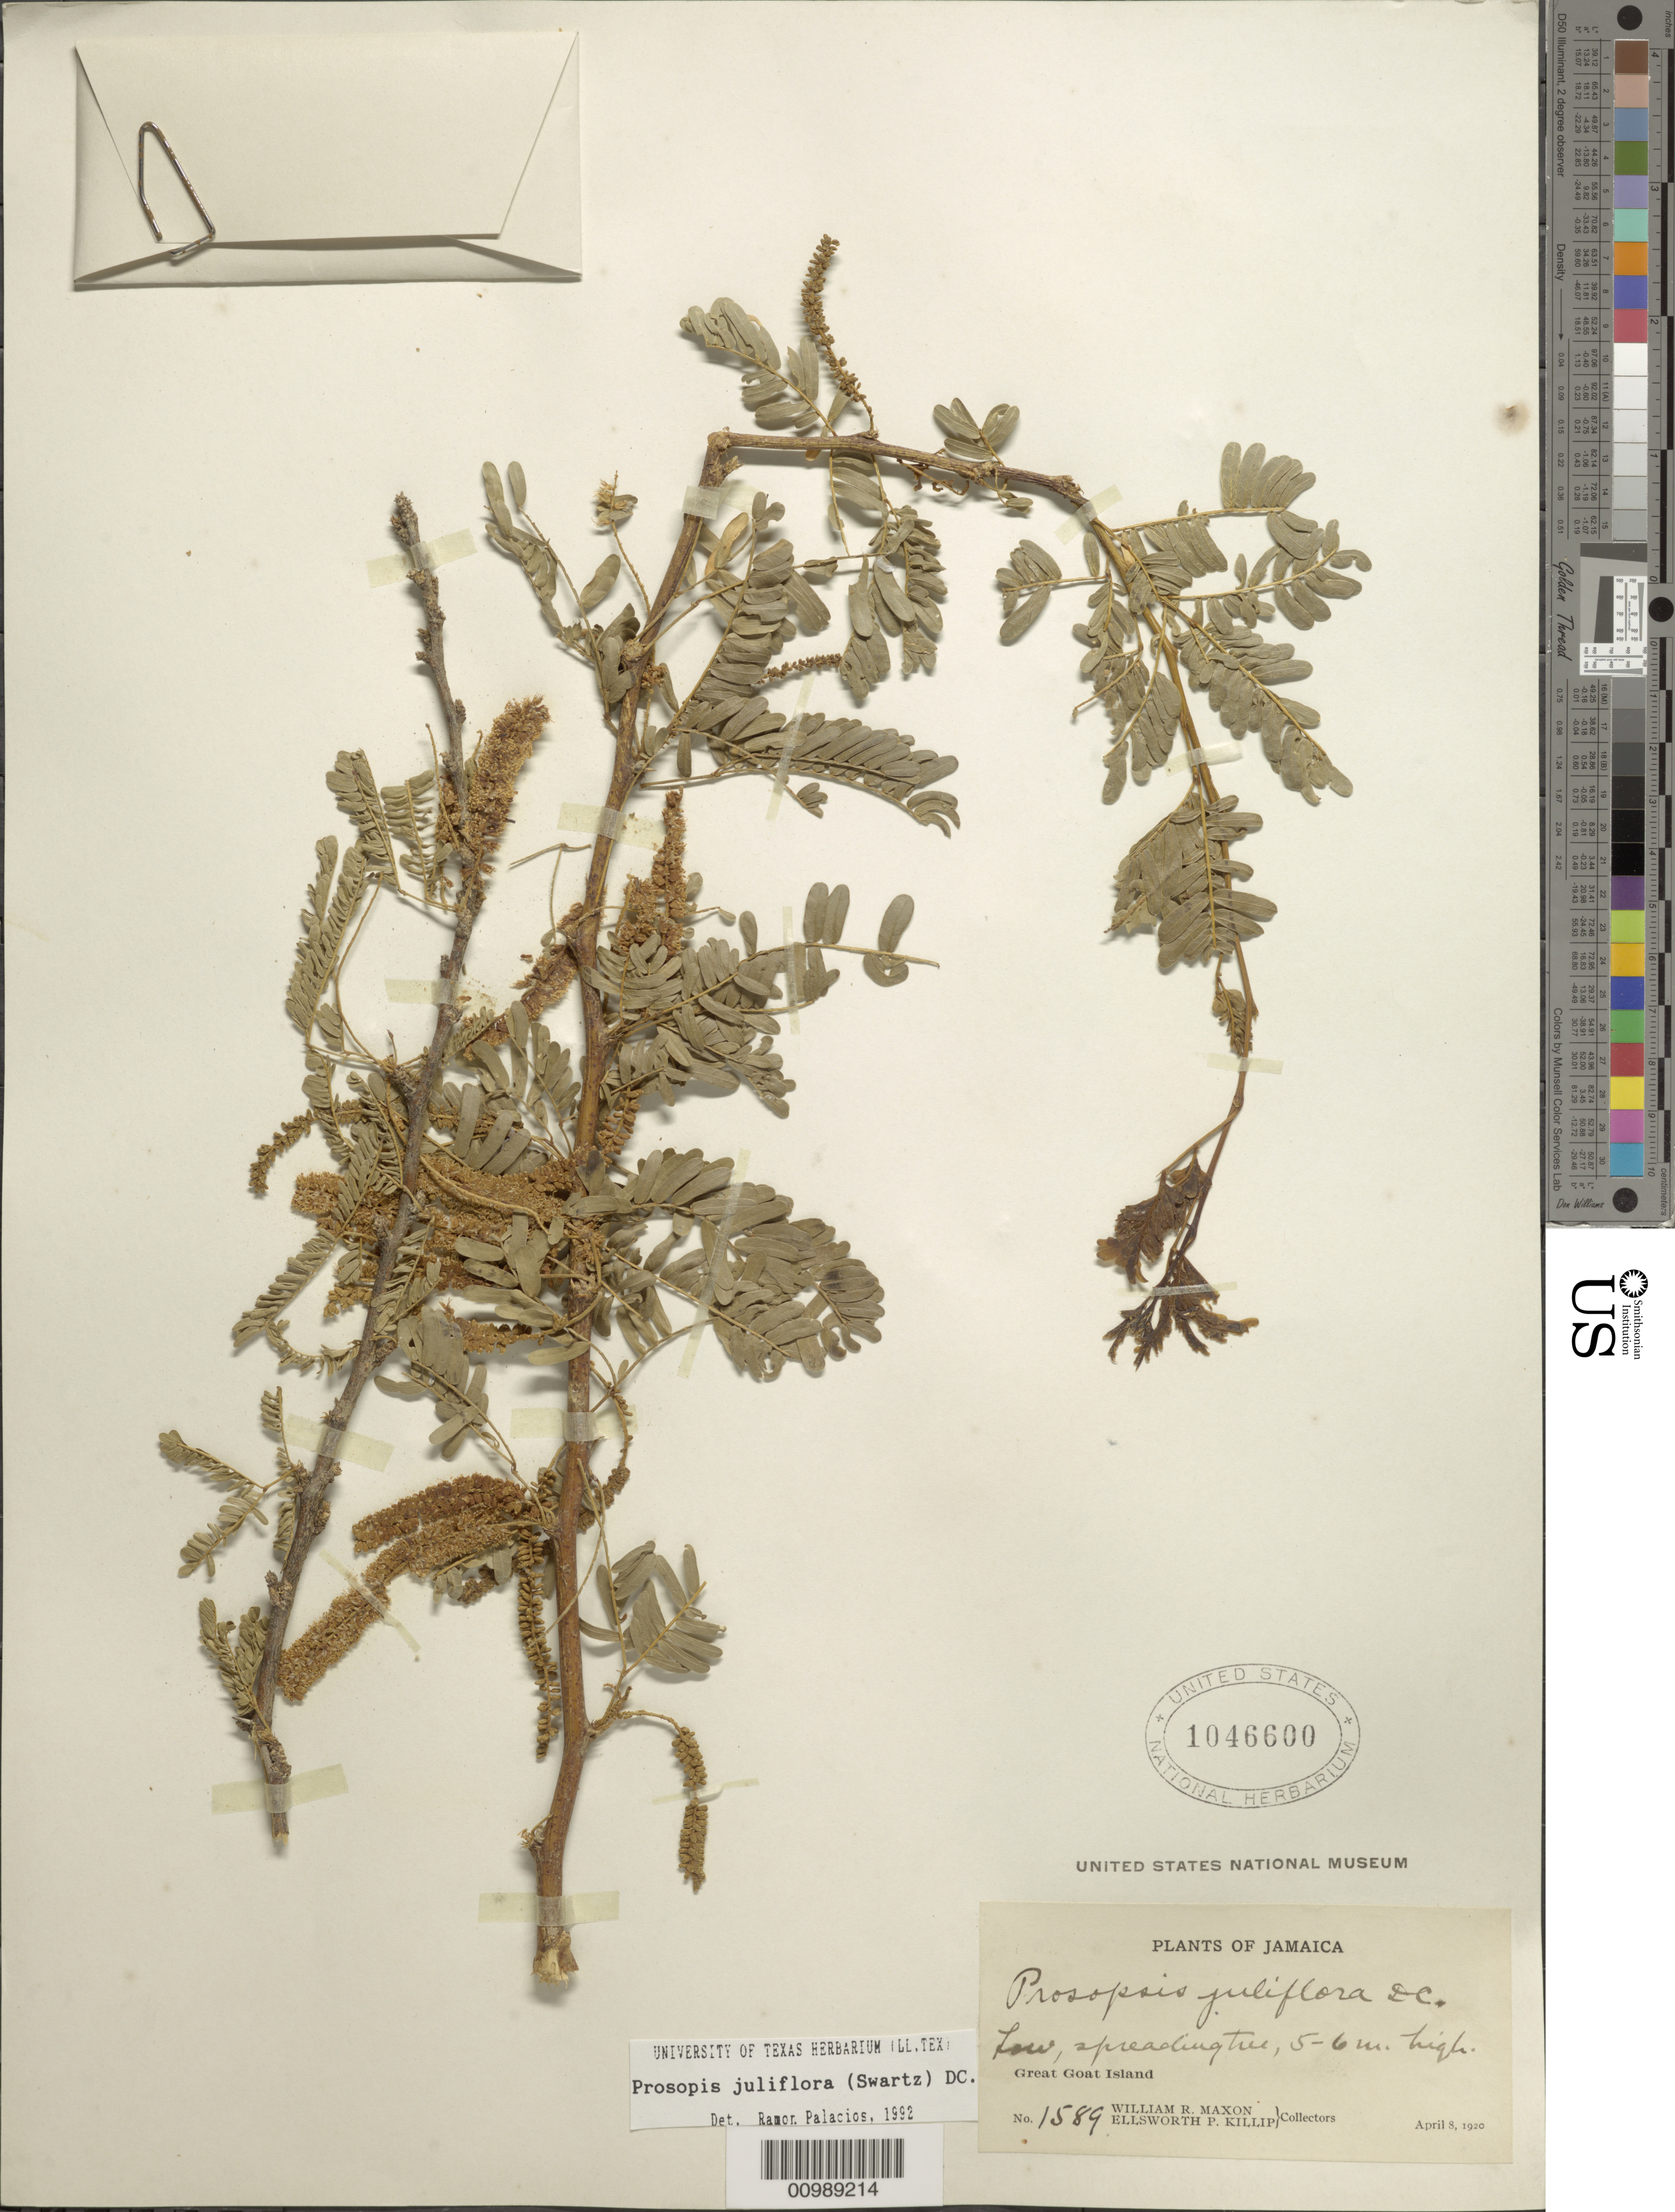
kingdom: Plantae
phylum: Tracheophyta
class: Magnoliopsida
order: Fabales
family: Fabaceae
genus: Neltuma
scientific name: Neltuma juliflora var. juliflora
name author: (Sw.) Raf.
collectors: W. R. Maxon & E. P. Killip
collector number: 1589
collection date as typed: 08 Apr 1920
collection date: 1920-04-08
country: Jamaica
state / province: Saint Catherine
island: Great Goat Island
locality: Great Goat Island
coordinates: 0 N, 0 E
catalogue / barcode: US 1046600